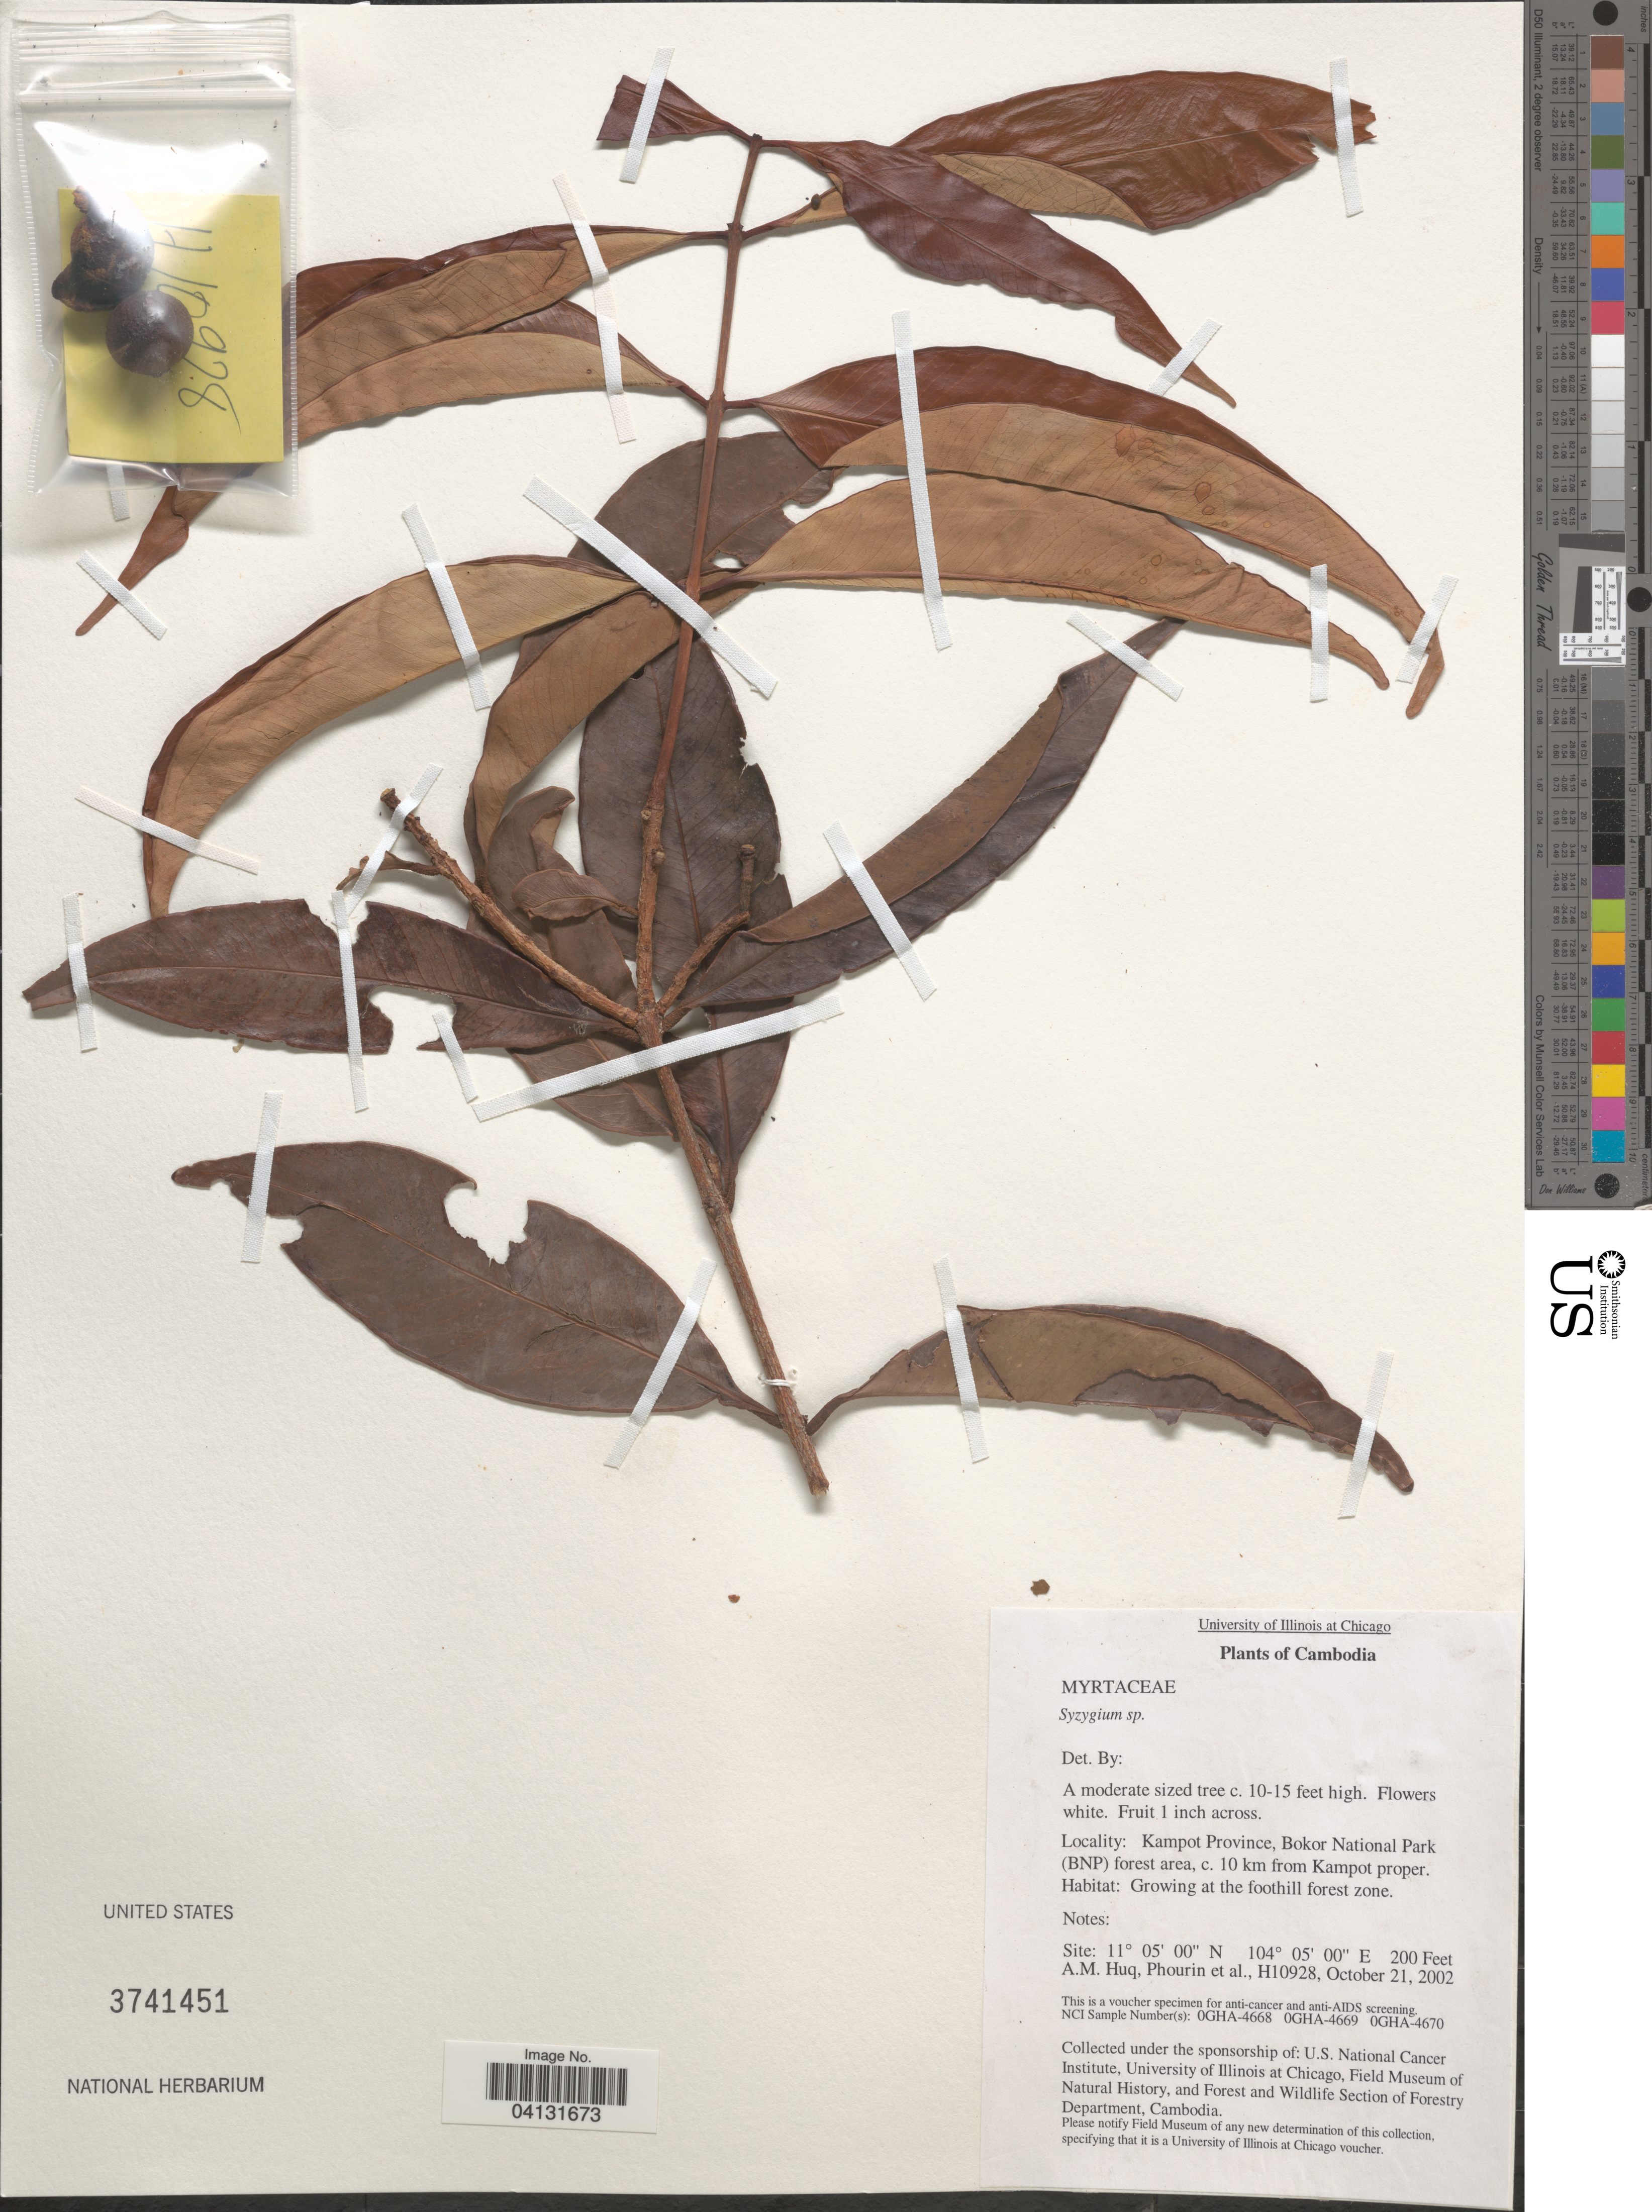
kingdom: Plantae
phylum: Tracheophyta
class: Magnoliopsida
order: Myrtales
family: Myrtaceae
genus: Syzygium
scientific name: Syzygium sp.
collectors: A. M. Huq, -- Phourin & et al.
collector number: H10928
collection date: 2002-10-21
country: Cambodia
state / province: Kâmpât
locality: Kampot Province, Bokor National Park (BNP) forest area, c. 10 km from Kampot proper.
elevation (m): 61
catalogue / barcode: US 3741451